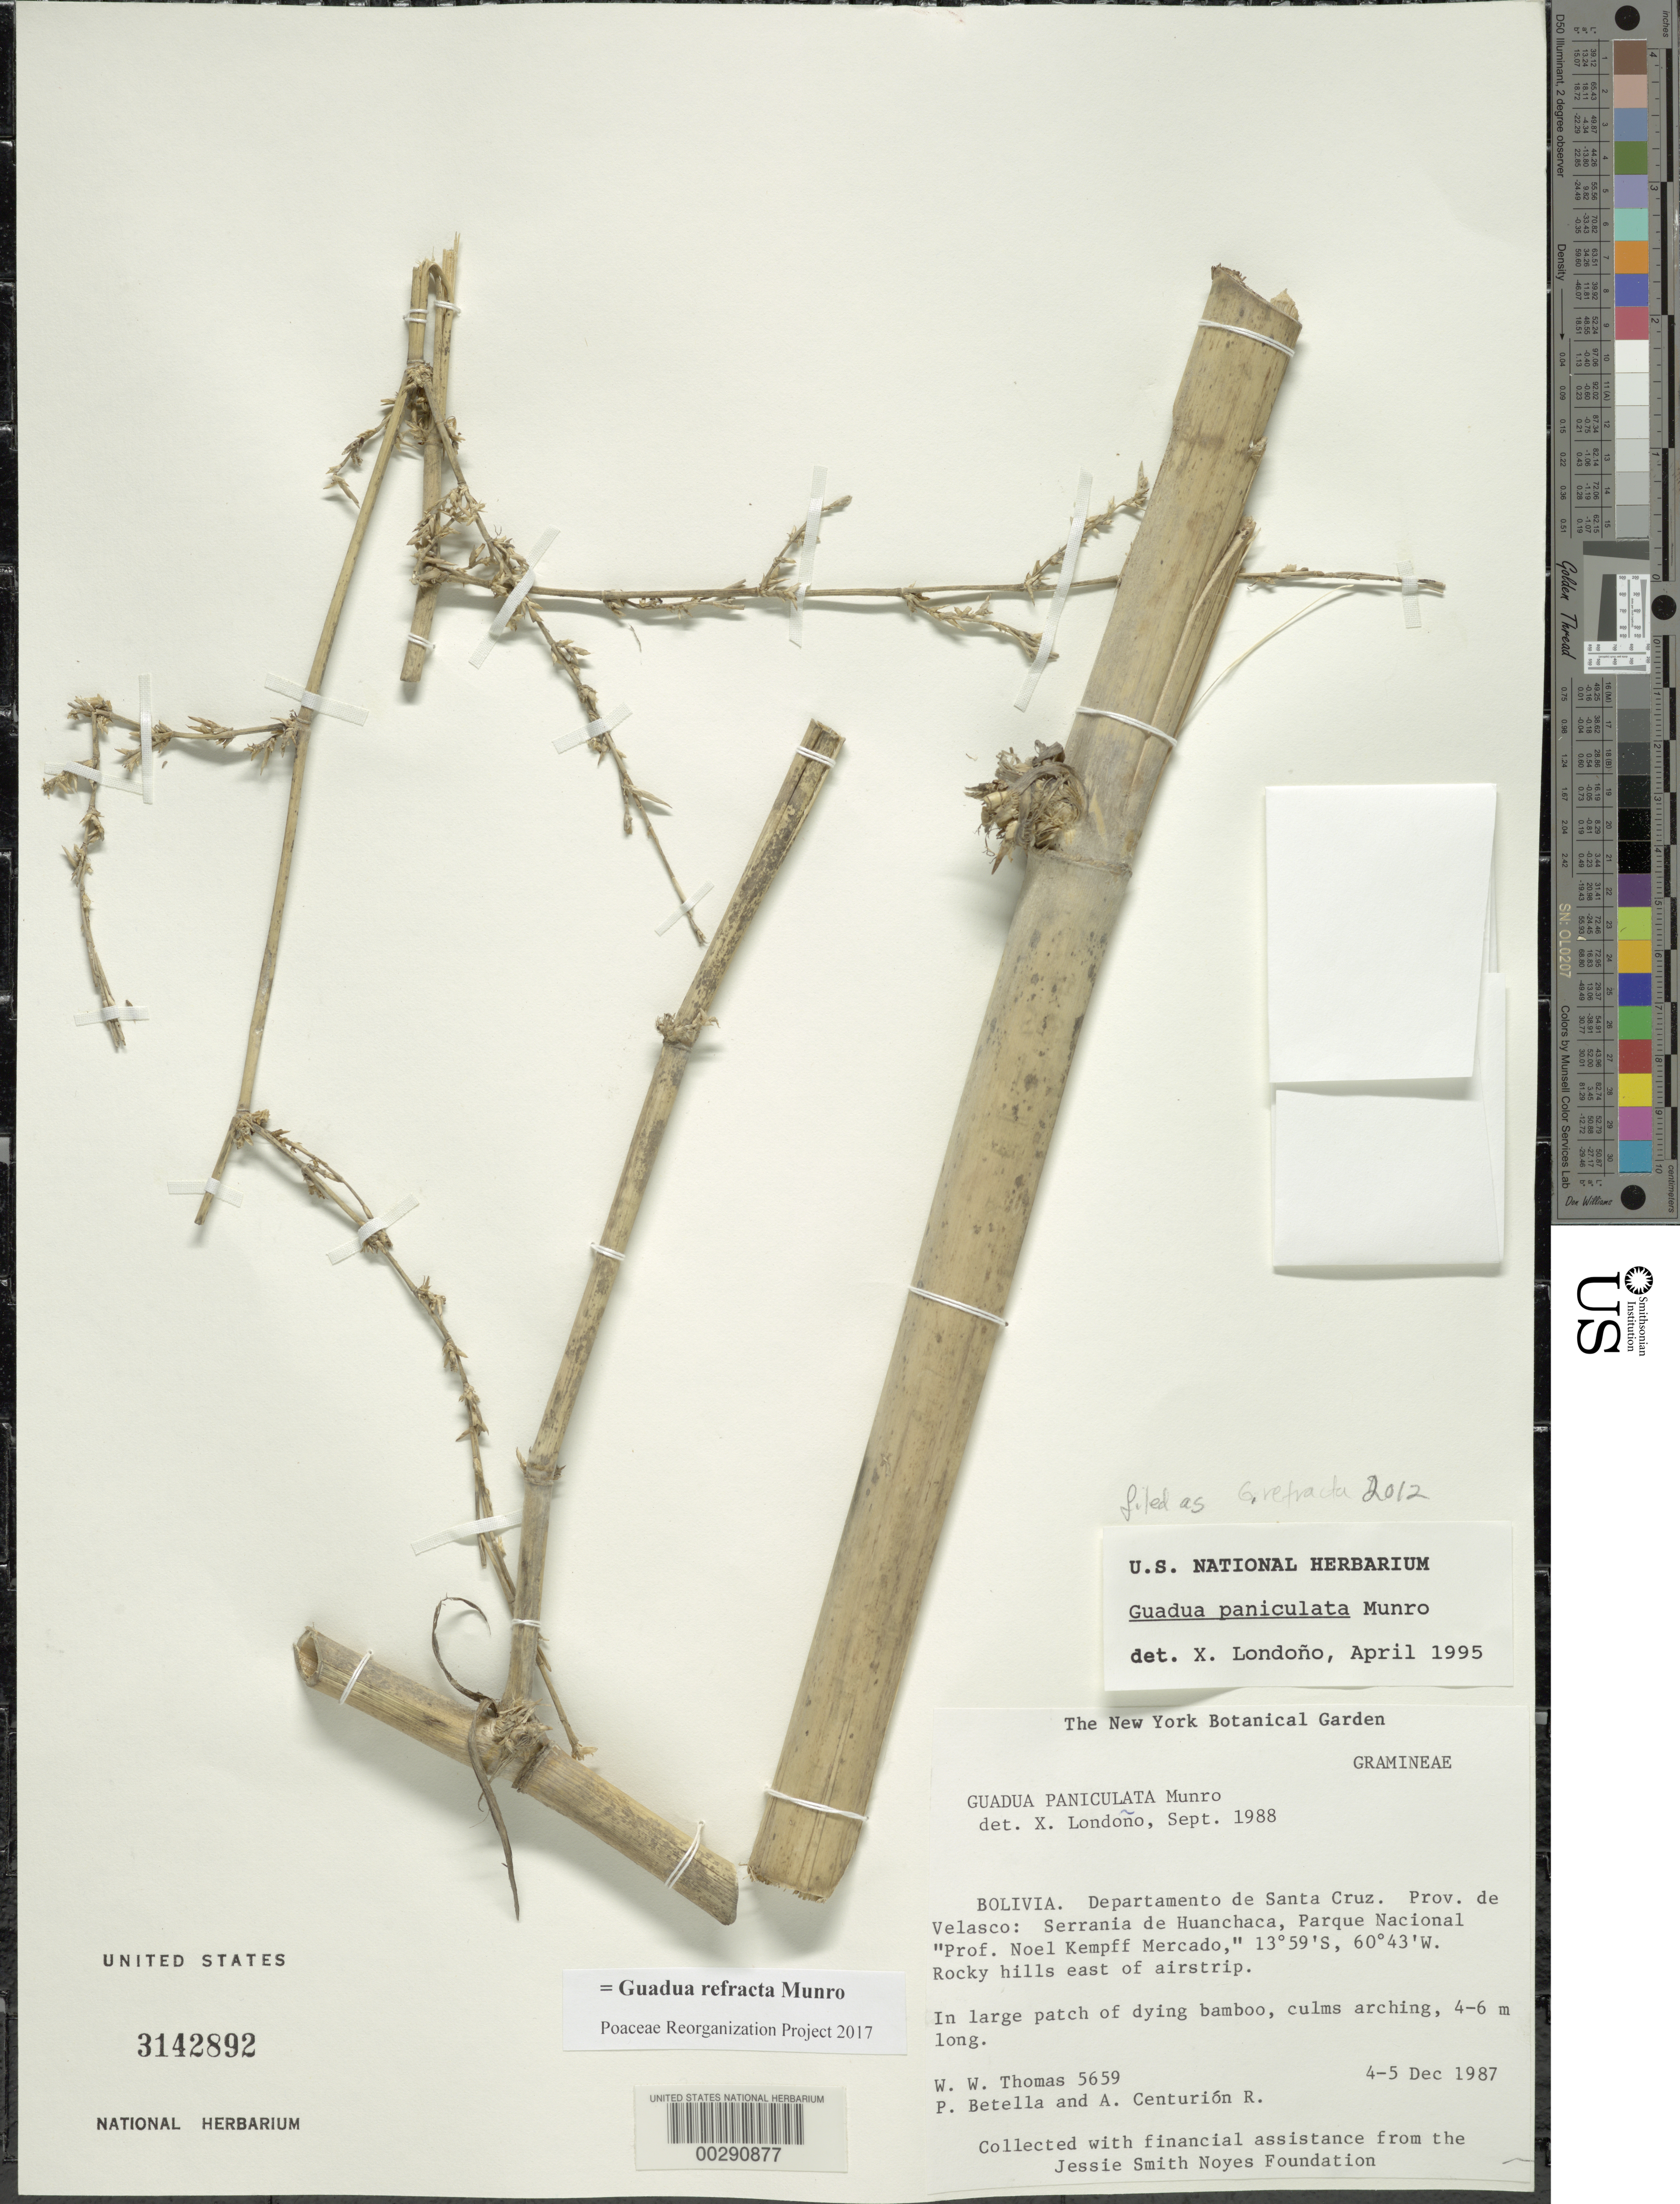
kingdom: Plantae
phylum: Tracheophyta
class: Liliopsida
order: Poales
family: Poaceae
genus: Guadua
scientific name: Guadua refracta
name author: Munro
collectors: W. W. Thomas, P. Betella & R. Centurion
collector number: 5659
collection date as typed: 04 Dec 1987 to 05 Dec 1987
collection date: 1987-12-04/1987-12-05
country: Bolivia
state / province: Santa Cruz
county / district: Velasco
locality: Serrania de Huanchaca, Parque Nacional "Prof. Noel Kempff Mercado"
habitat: Rocky hills e of airstrip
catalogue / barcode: US 3142892